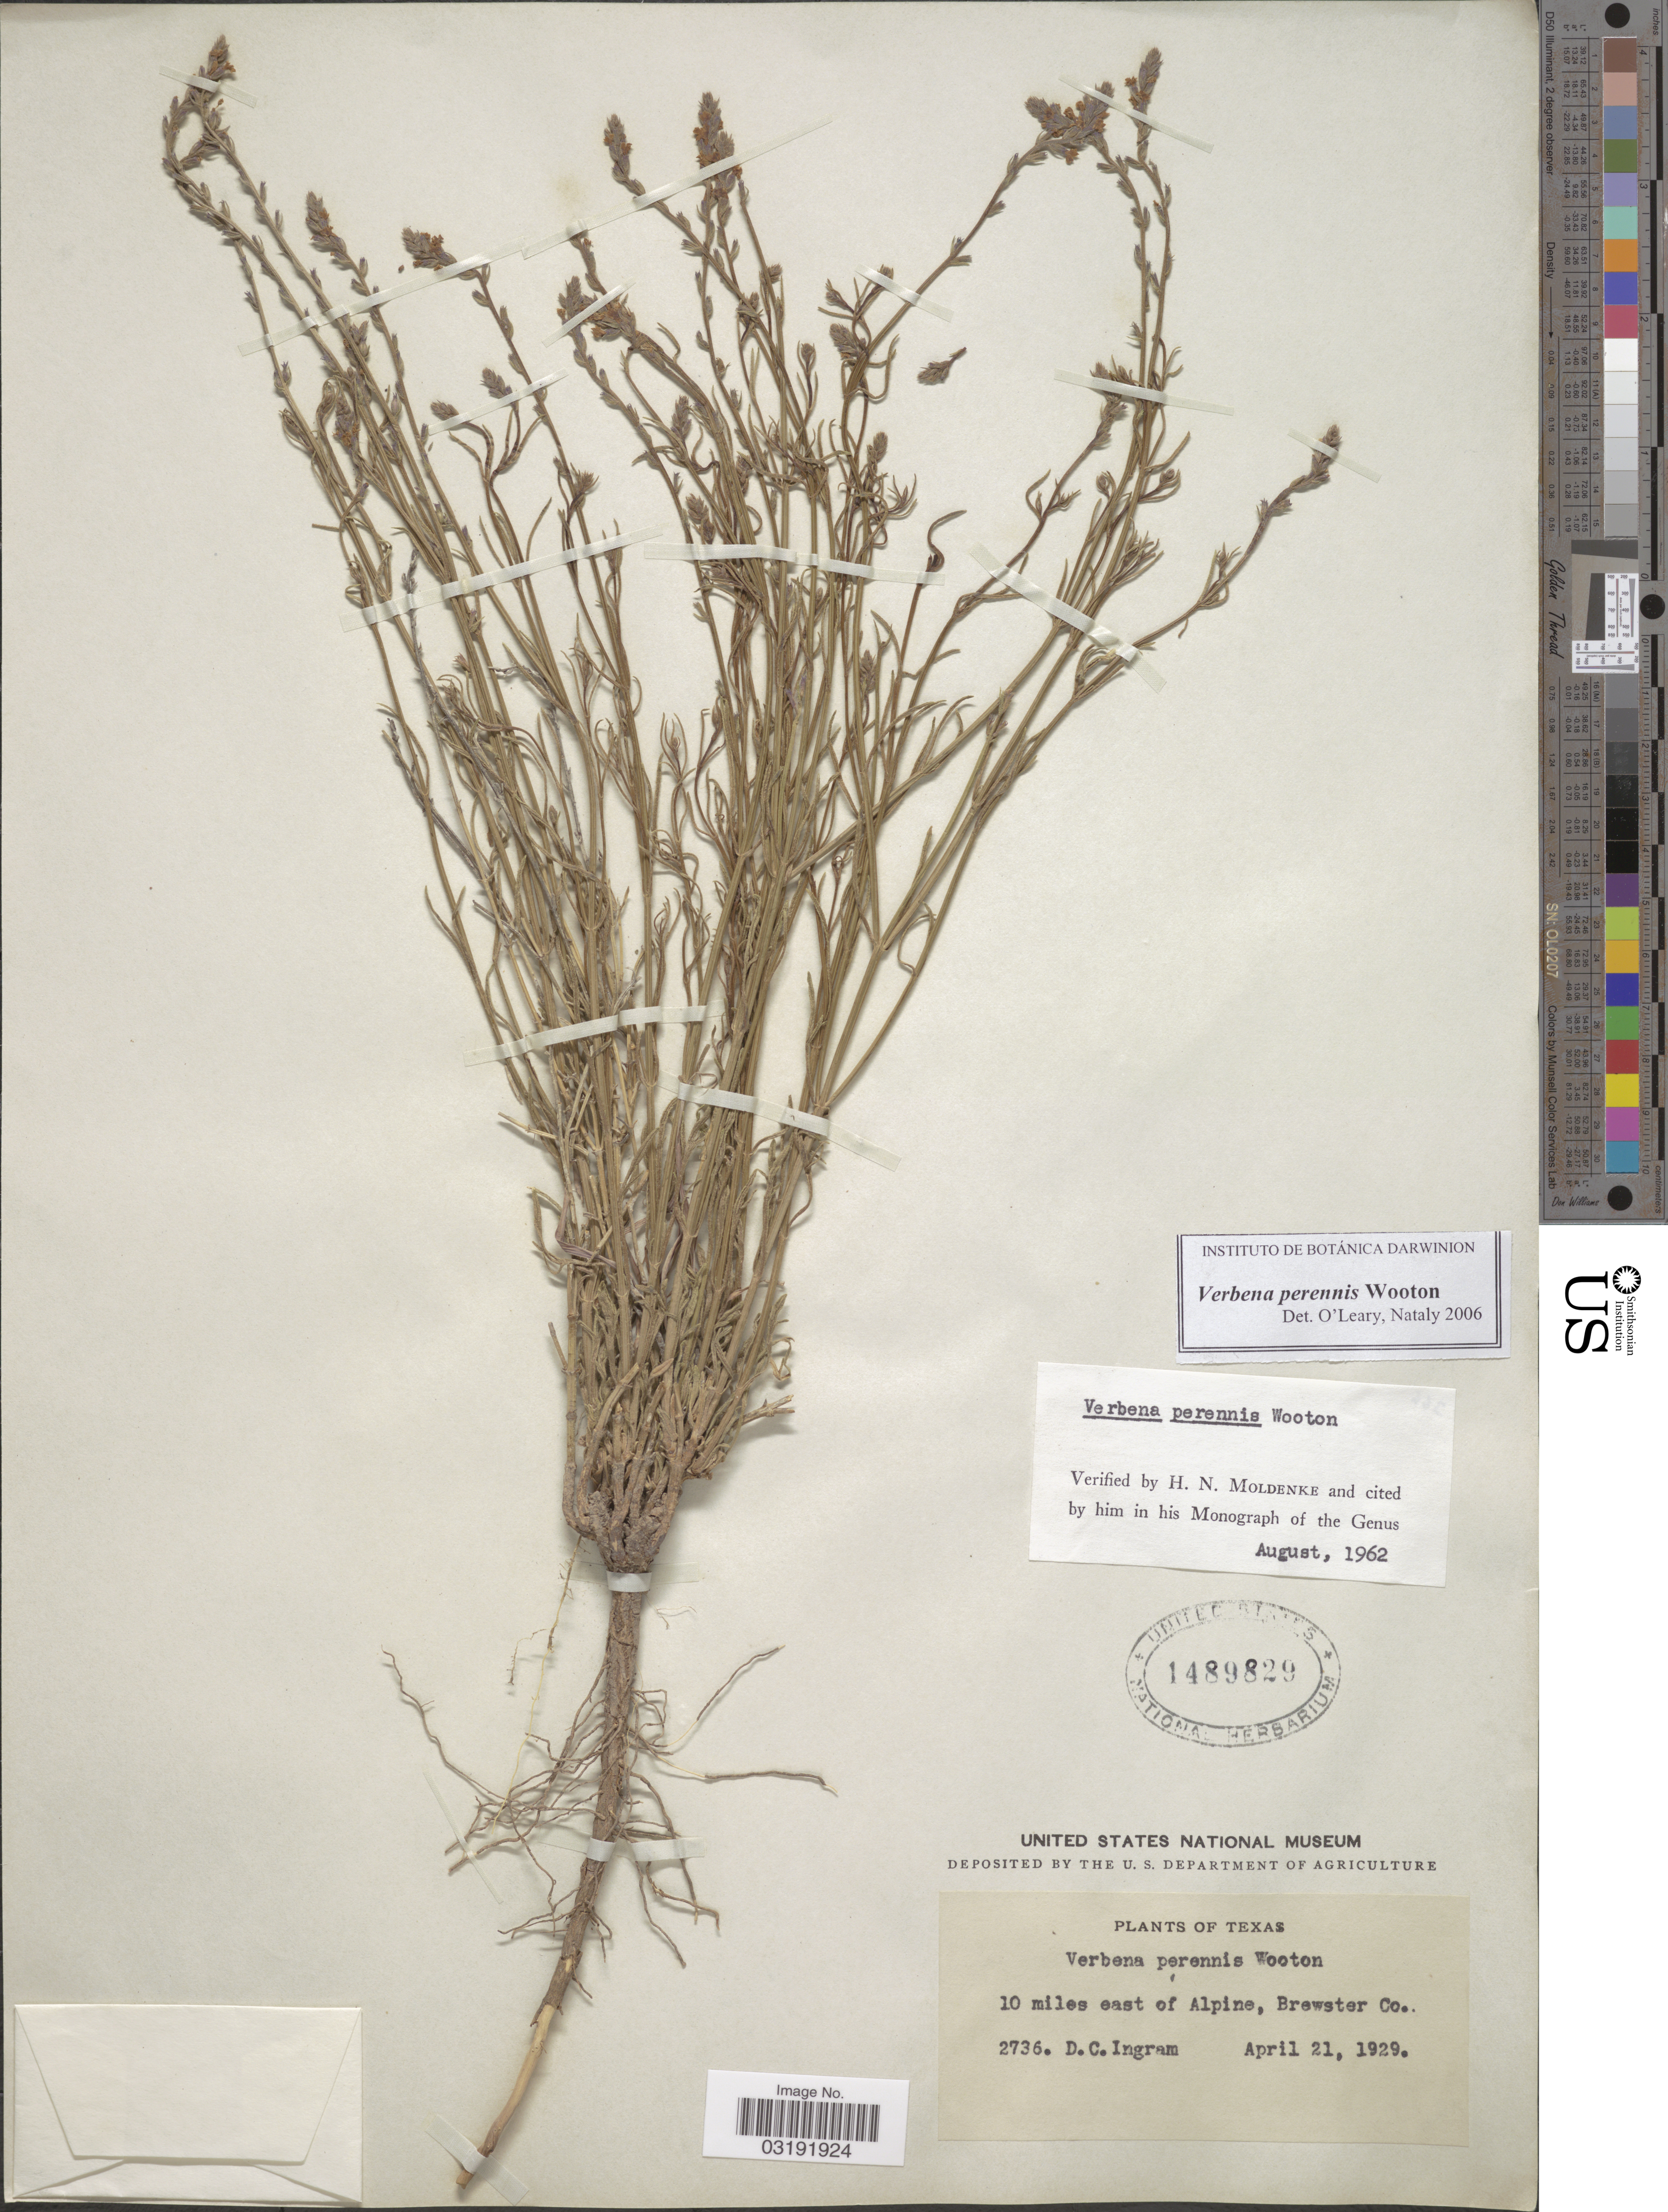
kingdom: Plantae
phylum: Tracheophyta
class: Magnoliopsida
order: Lamiales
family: Verbenaceae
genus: Verbena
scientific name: Verbena perennis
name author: Wooton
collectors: D. C. Ingram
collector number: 2736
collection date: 1929-04-21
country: United States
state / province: Texas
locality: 10 miles east of Alpine, Brewster Co.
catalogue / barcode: US 1489829